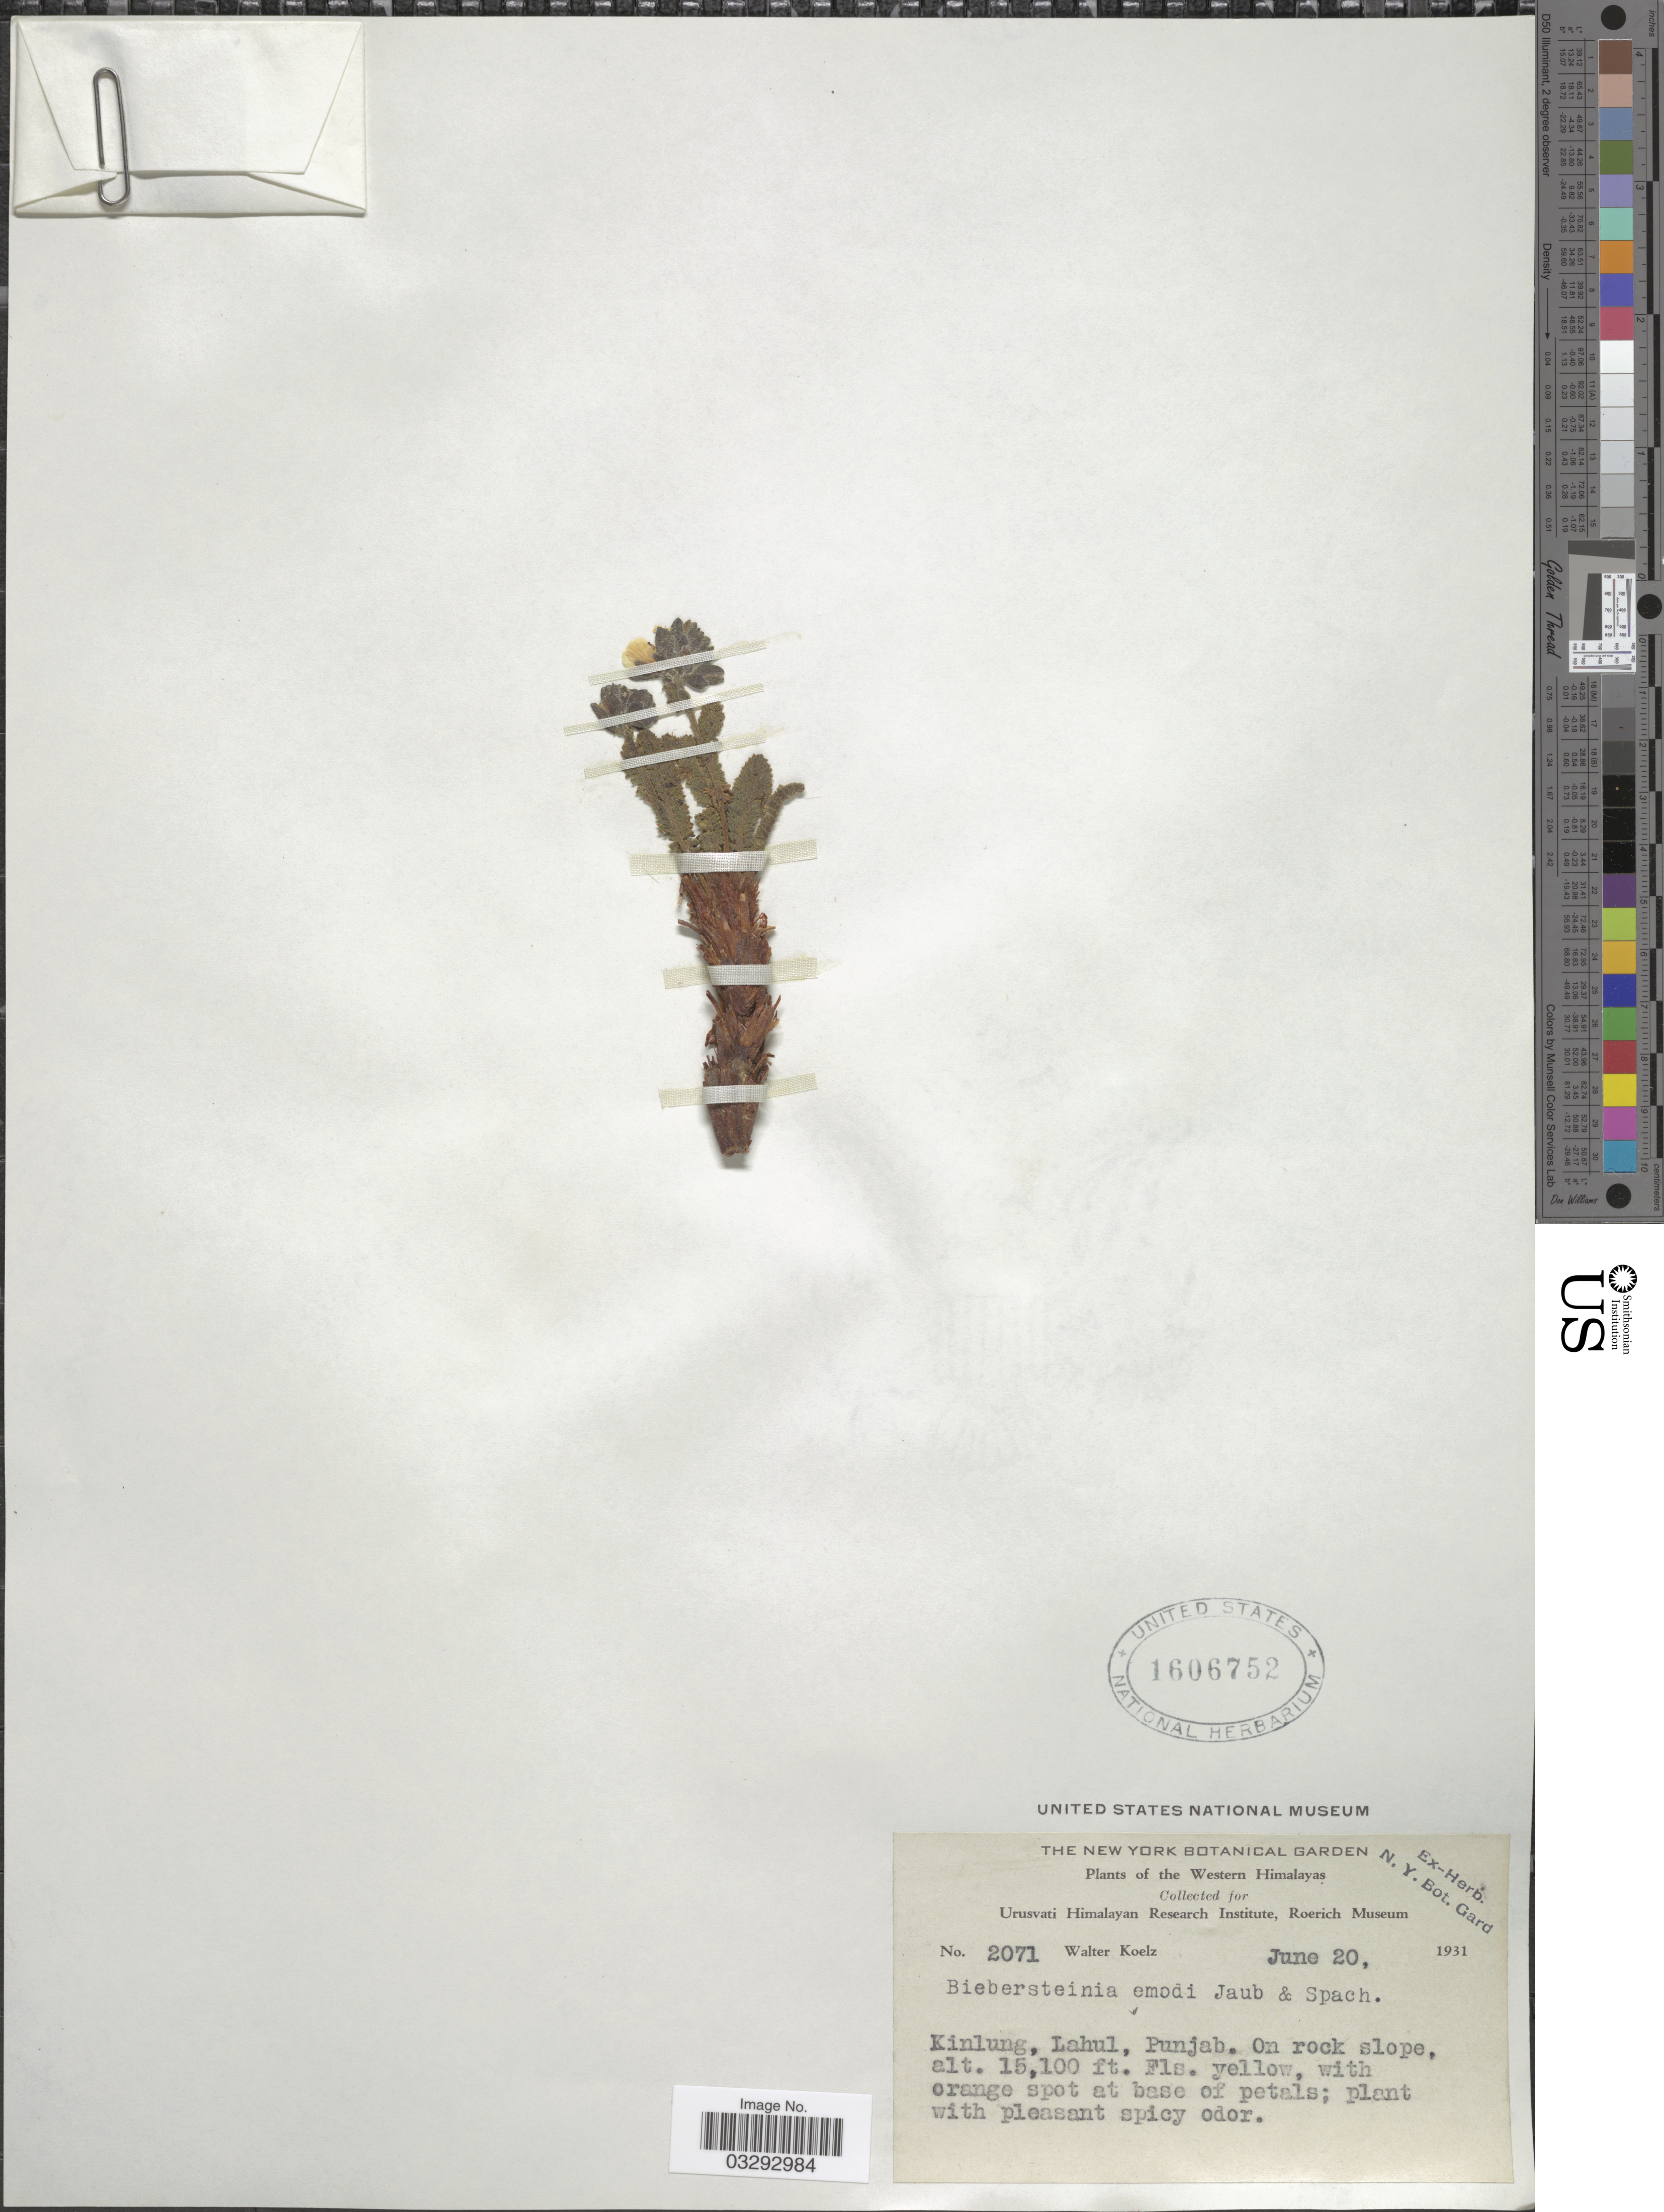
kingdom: Plantae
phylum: Tracheophyta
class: Magnoliopsida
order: Sapindales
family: Biebersteiniaceae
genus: Biebersteinia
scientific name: Biebersteinia odora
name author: Stephan ex Fisch.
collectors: W. N. Koelz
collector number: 2071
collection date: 1931-06-20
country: India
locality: Western Himalayas, Kinlung, Lahul, Punjab.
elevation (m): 4602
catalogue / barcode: US 1606752